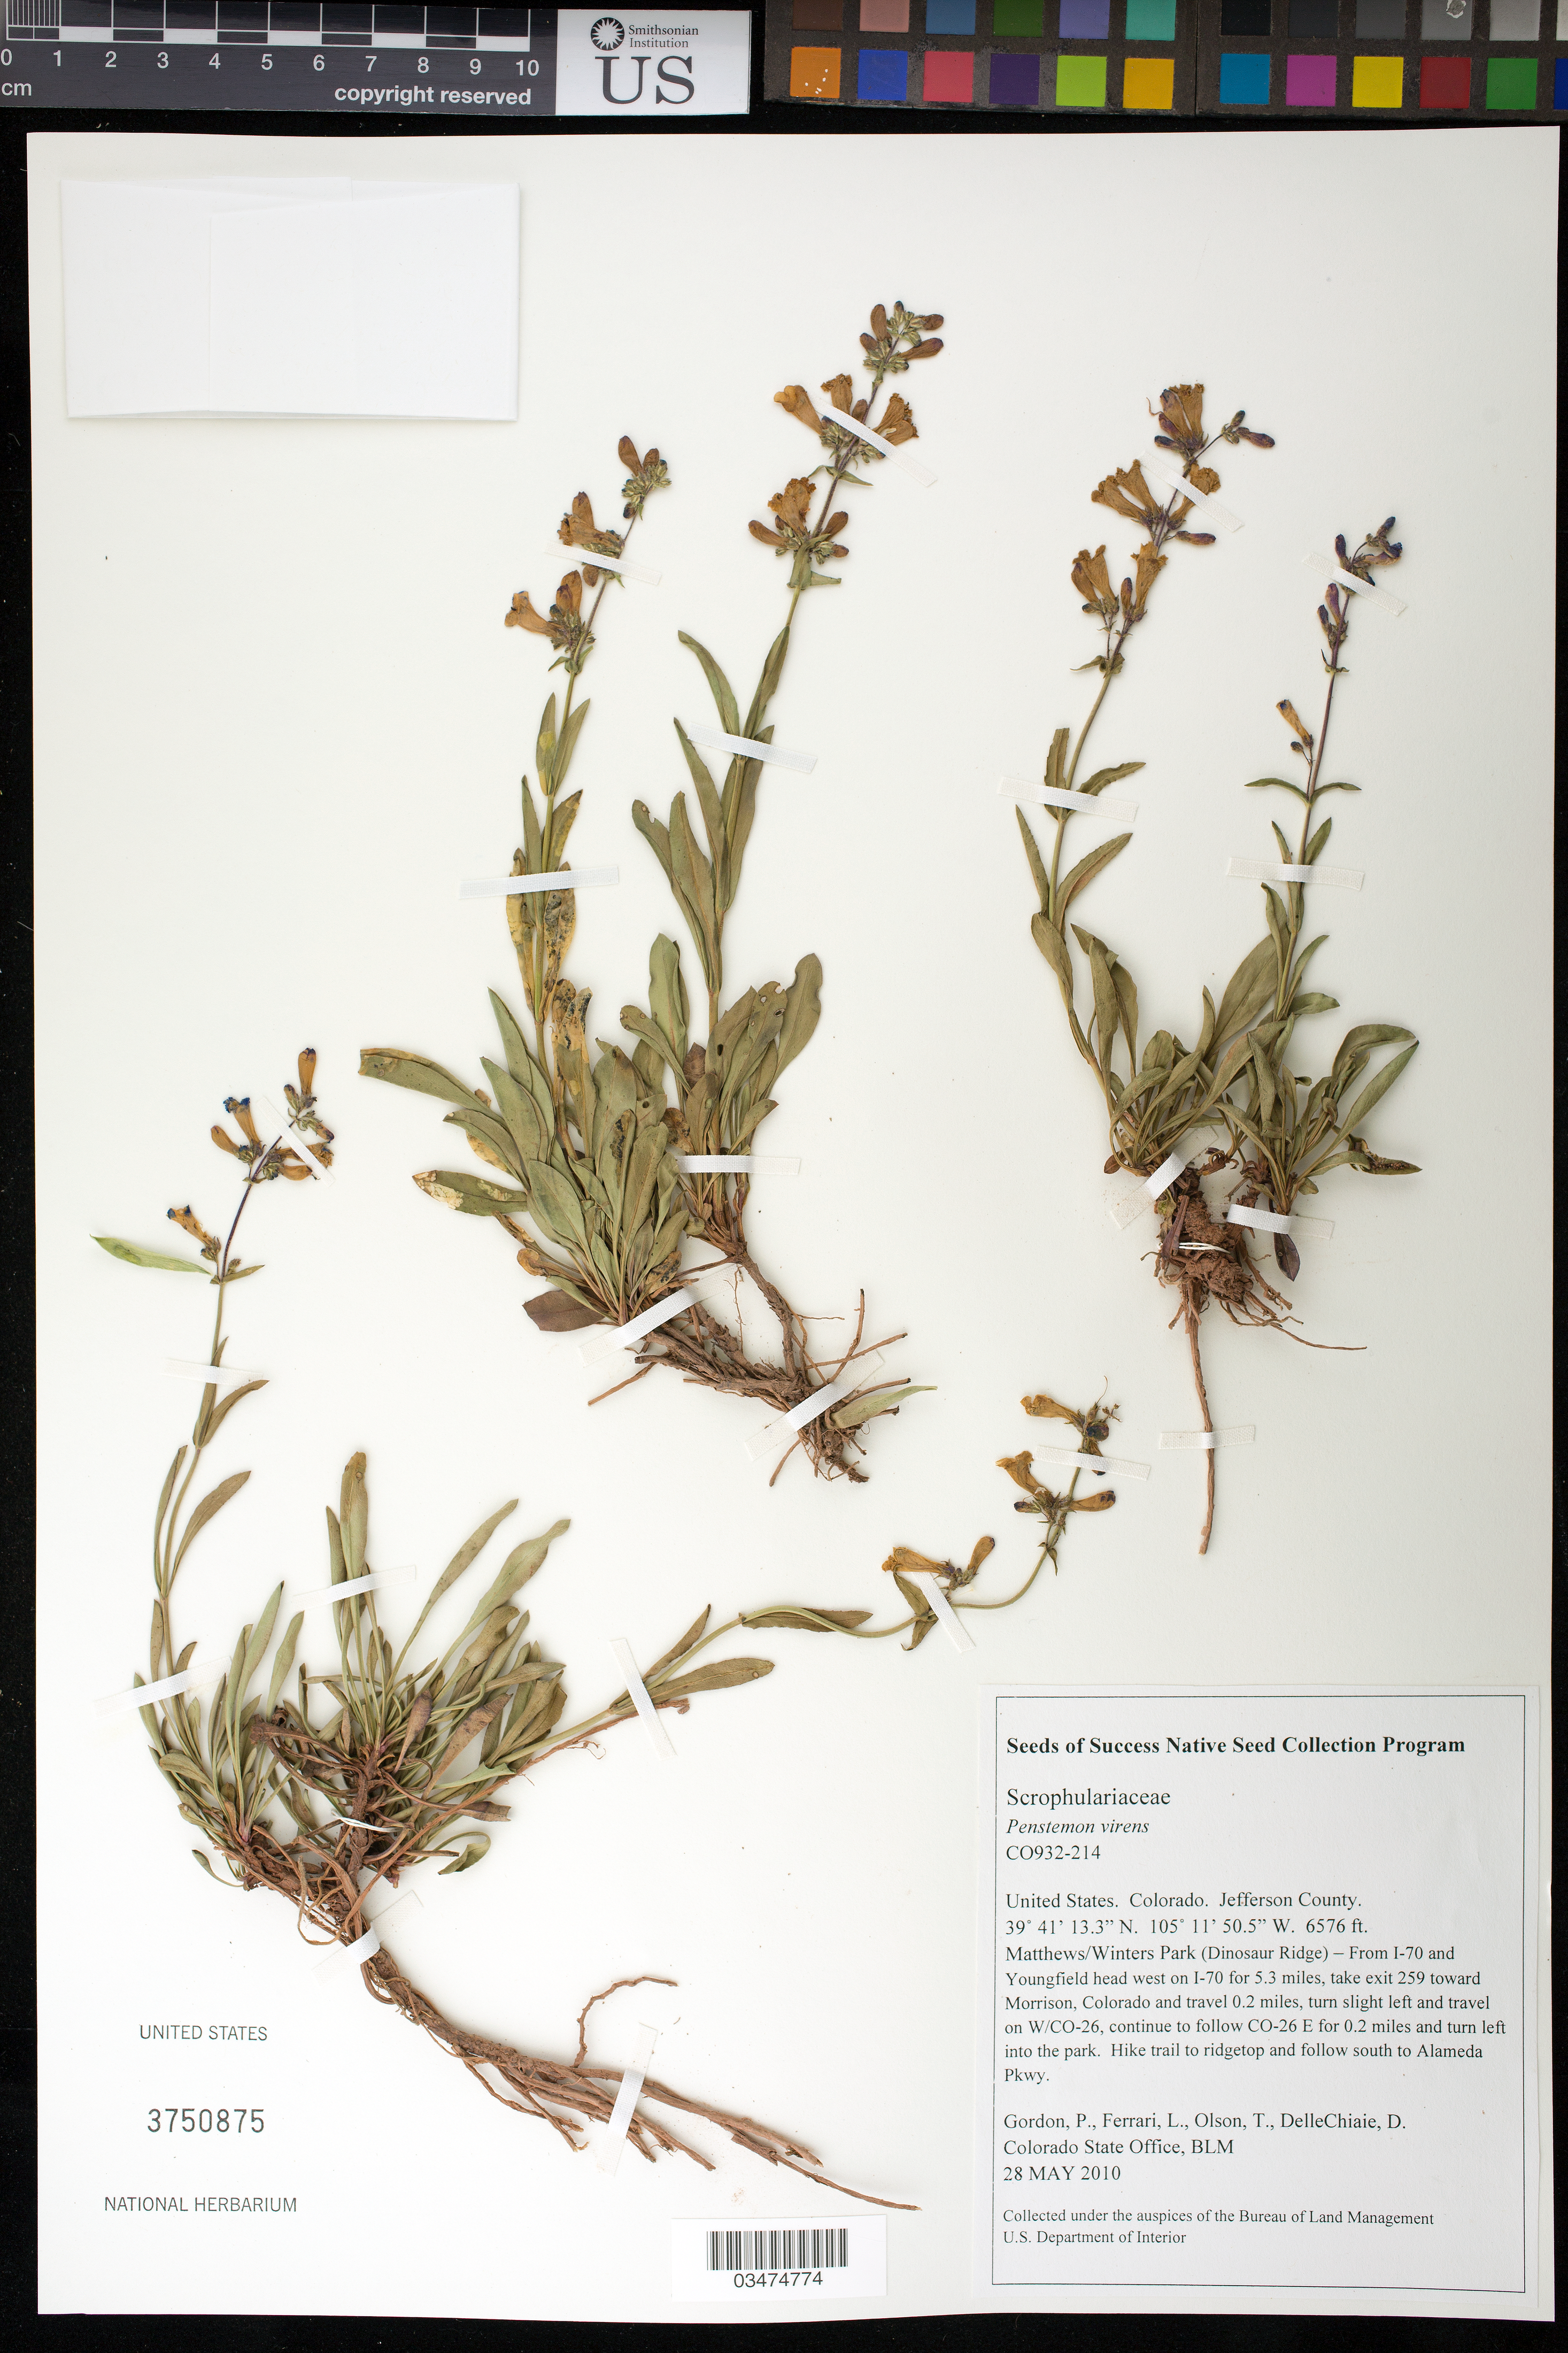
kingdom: Plantae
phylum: Tracheophyta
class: Magnoliopsida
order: Lamiales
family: Plantaginaceae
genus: Penstemon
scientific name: Penstemon virens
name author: Pennell ex Rydb.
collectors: P. Gordon, L. Ferrari, T. Olson & D. DelleChiaie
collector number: CO932-214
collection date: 2010-05-28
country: United States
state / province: Colorado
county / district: Jefferson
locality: Matthews/Winters Park (Dinosaur Ridge).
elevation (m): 2004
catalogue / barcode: US 3750875